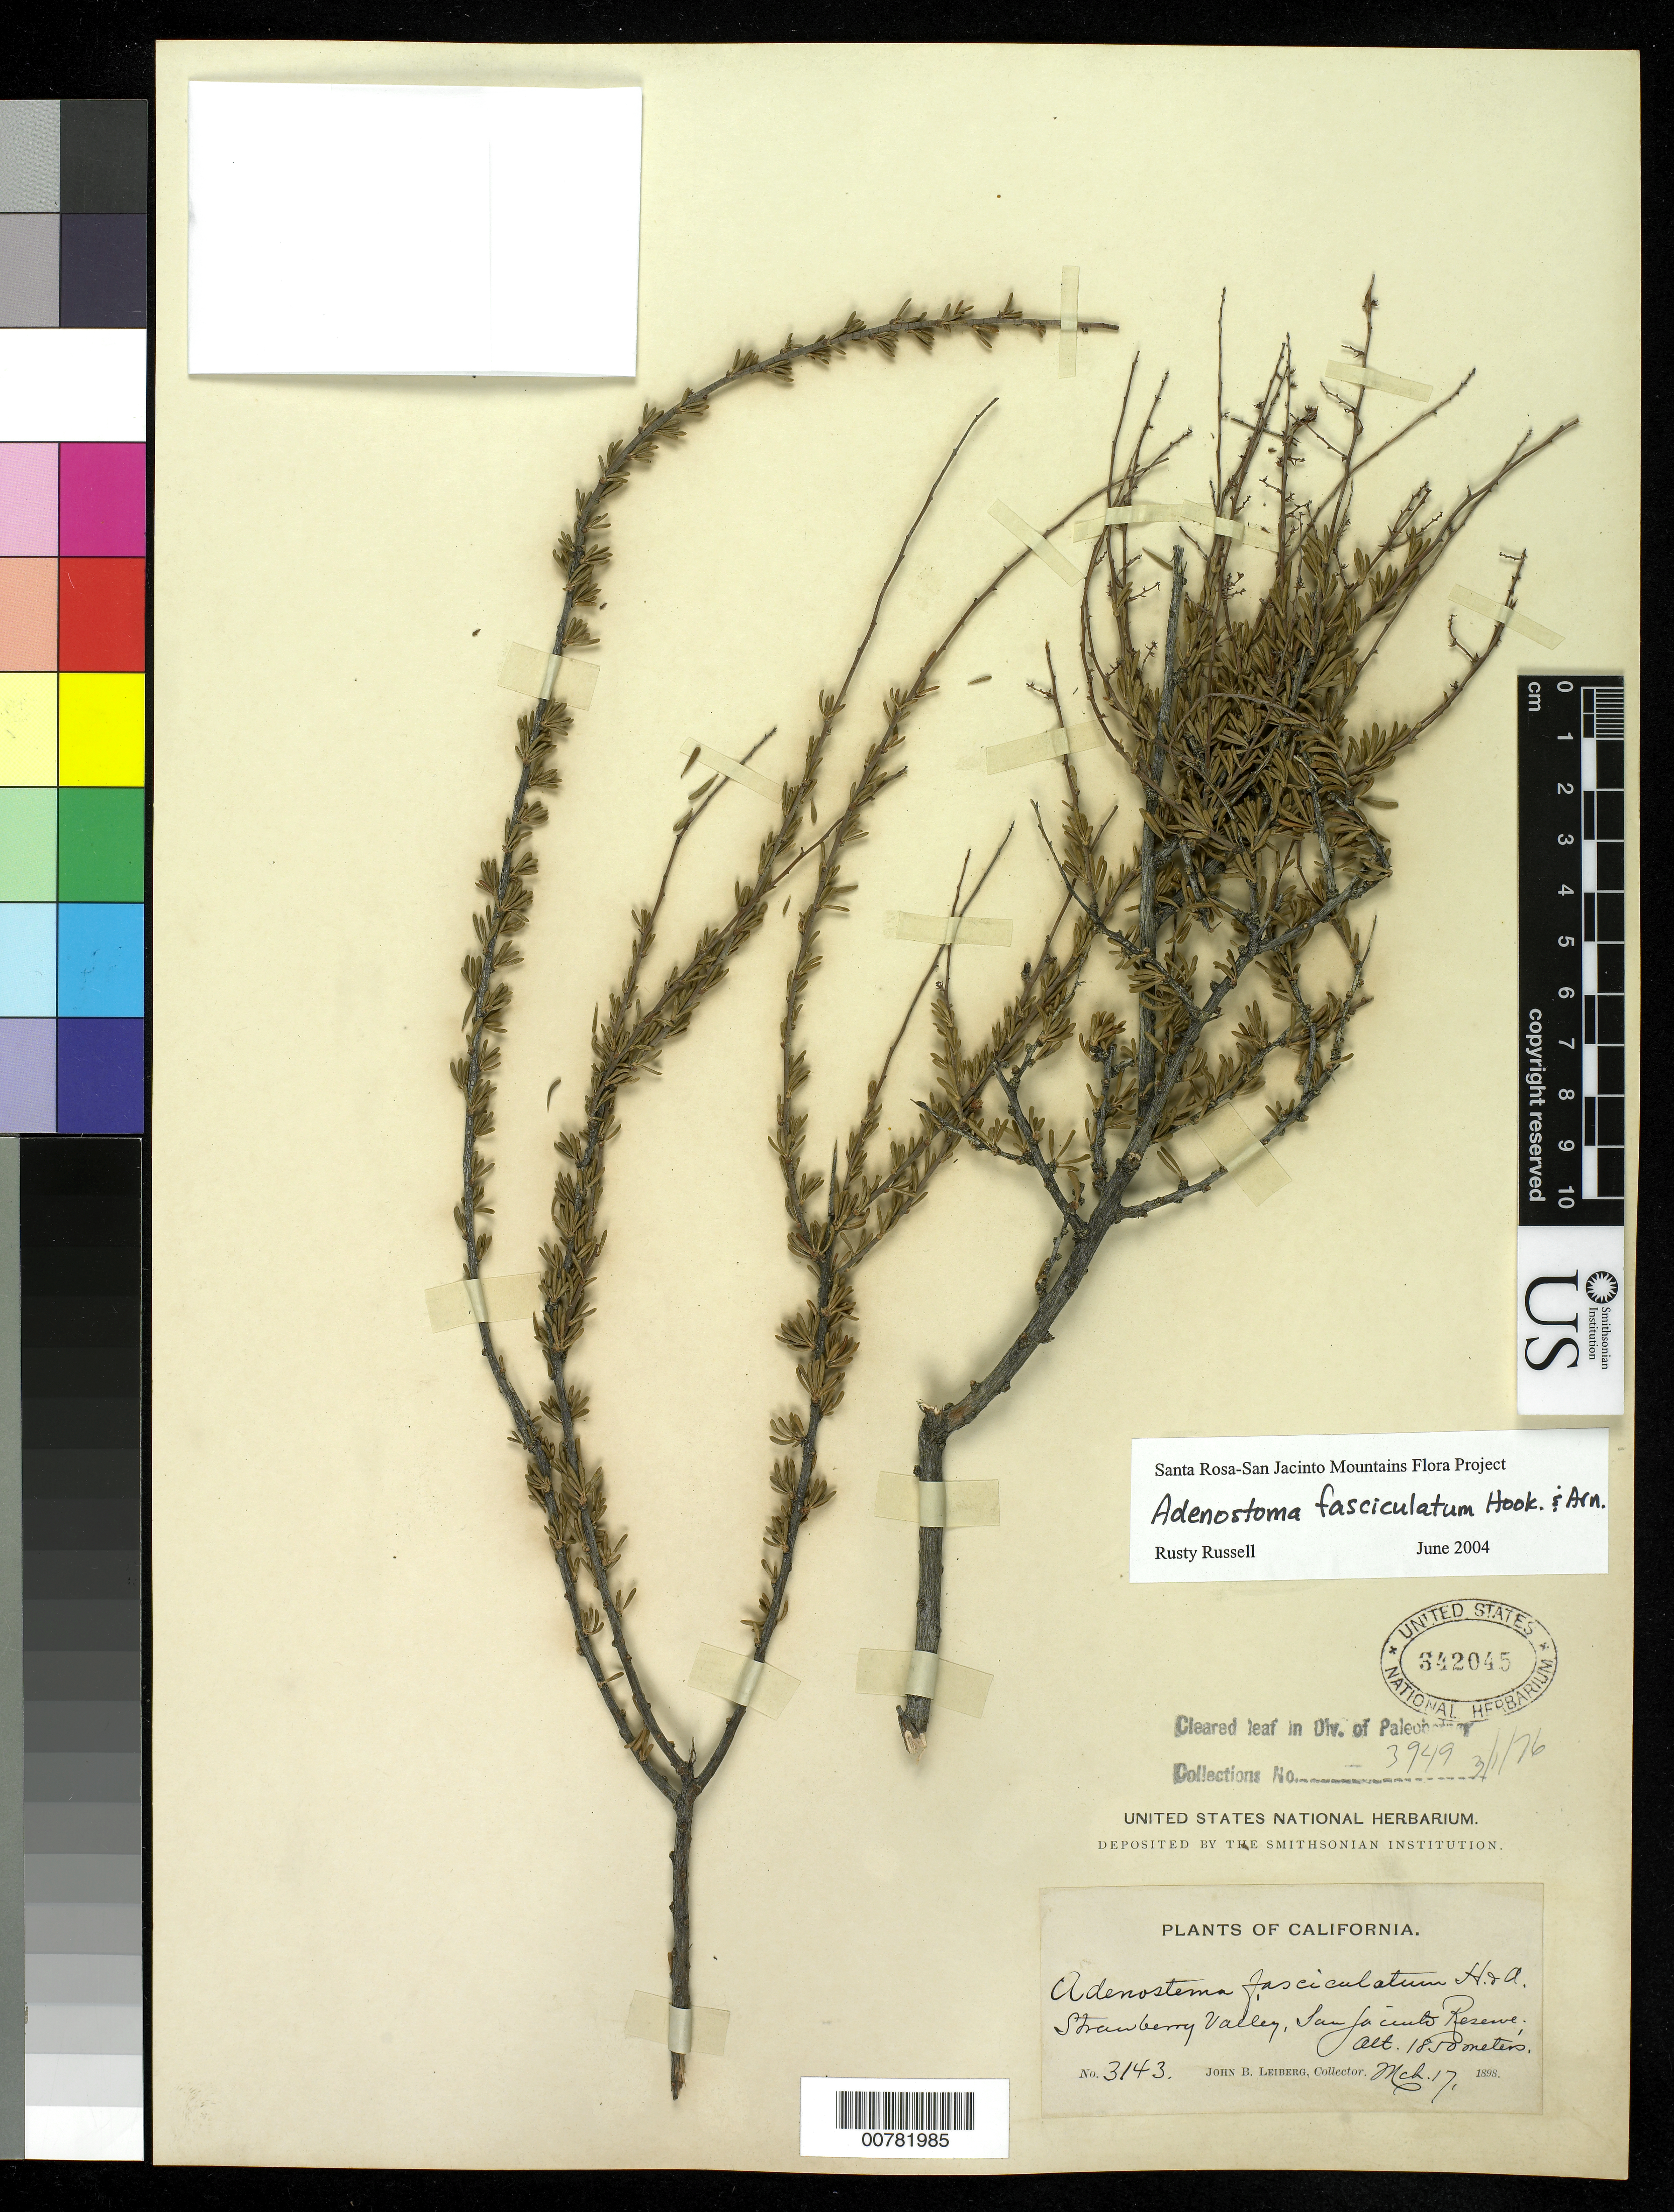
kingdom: Plantae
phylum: Tracheophyta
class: Magnoliopsida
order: Rosales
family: Rosaceae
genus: Adenostoma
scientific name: Adenostoma fasciculatum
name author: Hook. & Arn.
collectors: J. B. Leiberg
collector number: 3143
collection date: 1898-03-17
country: United States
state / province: California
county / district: Riverside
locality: Strawberry Valley, San Jacinto Reserve.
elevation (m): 1850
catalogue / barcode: US 342045